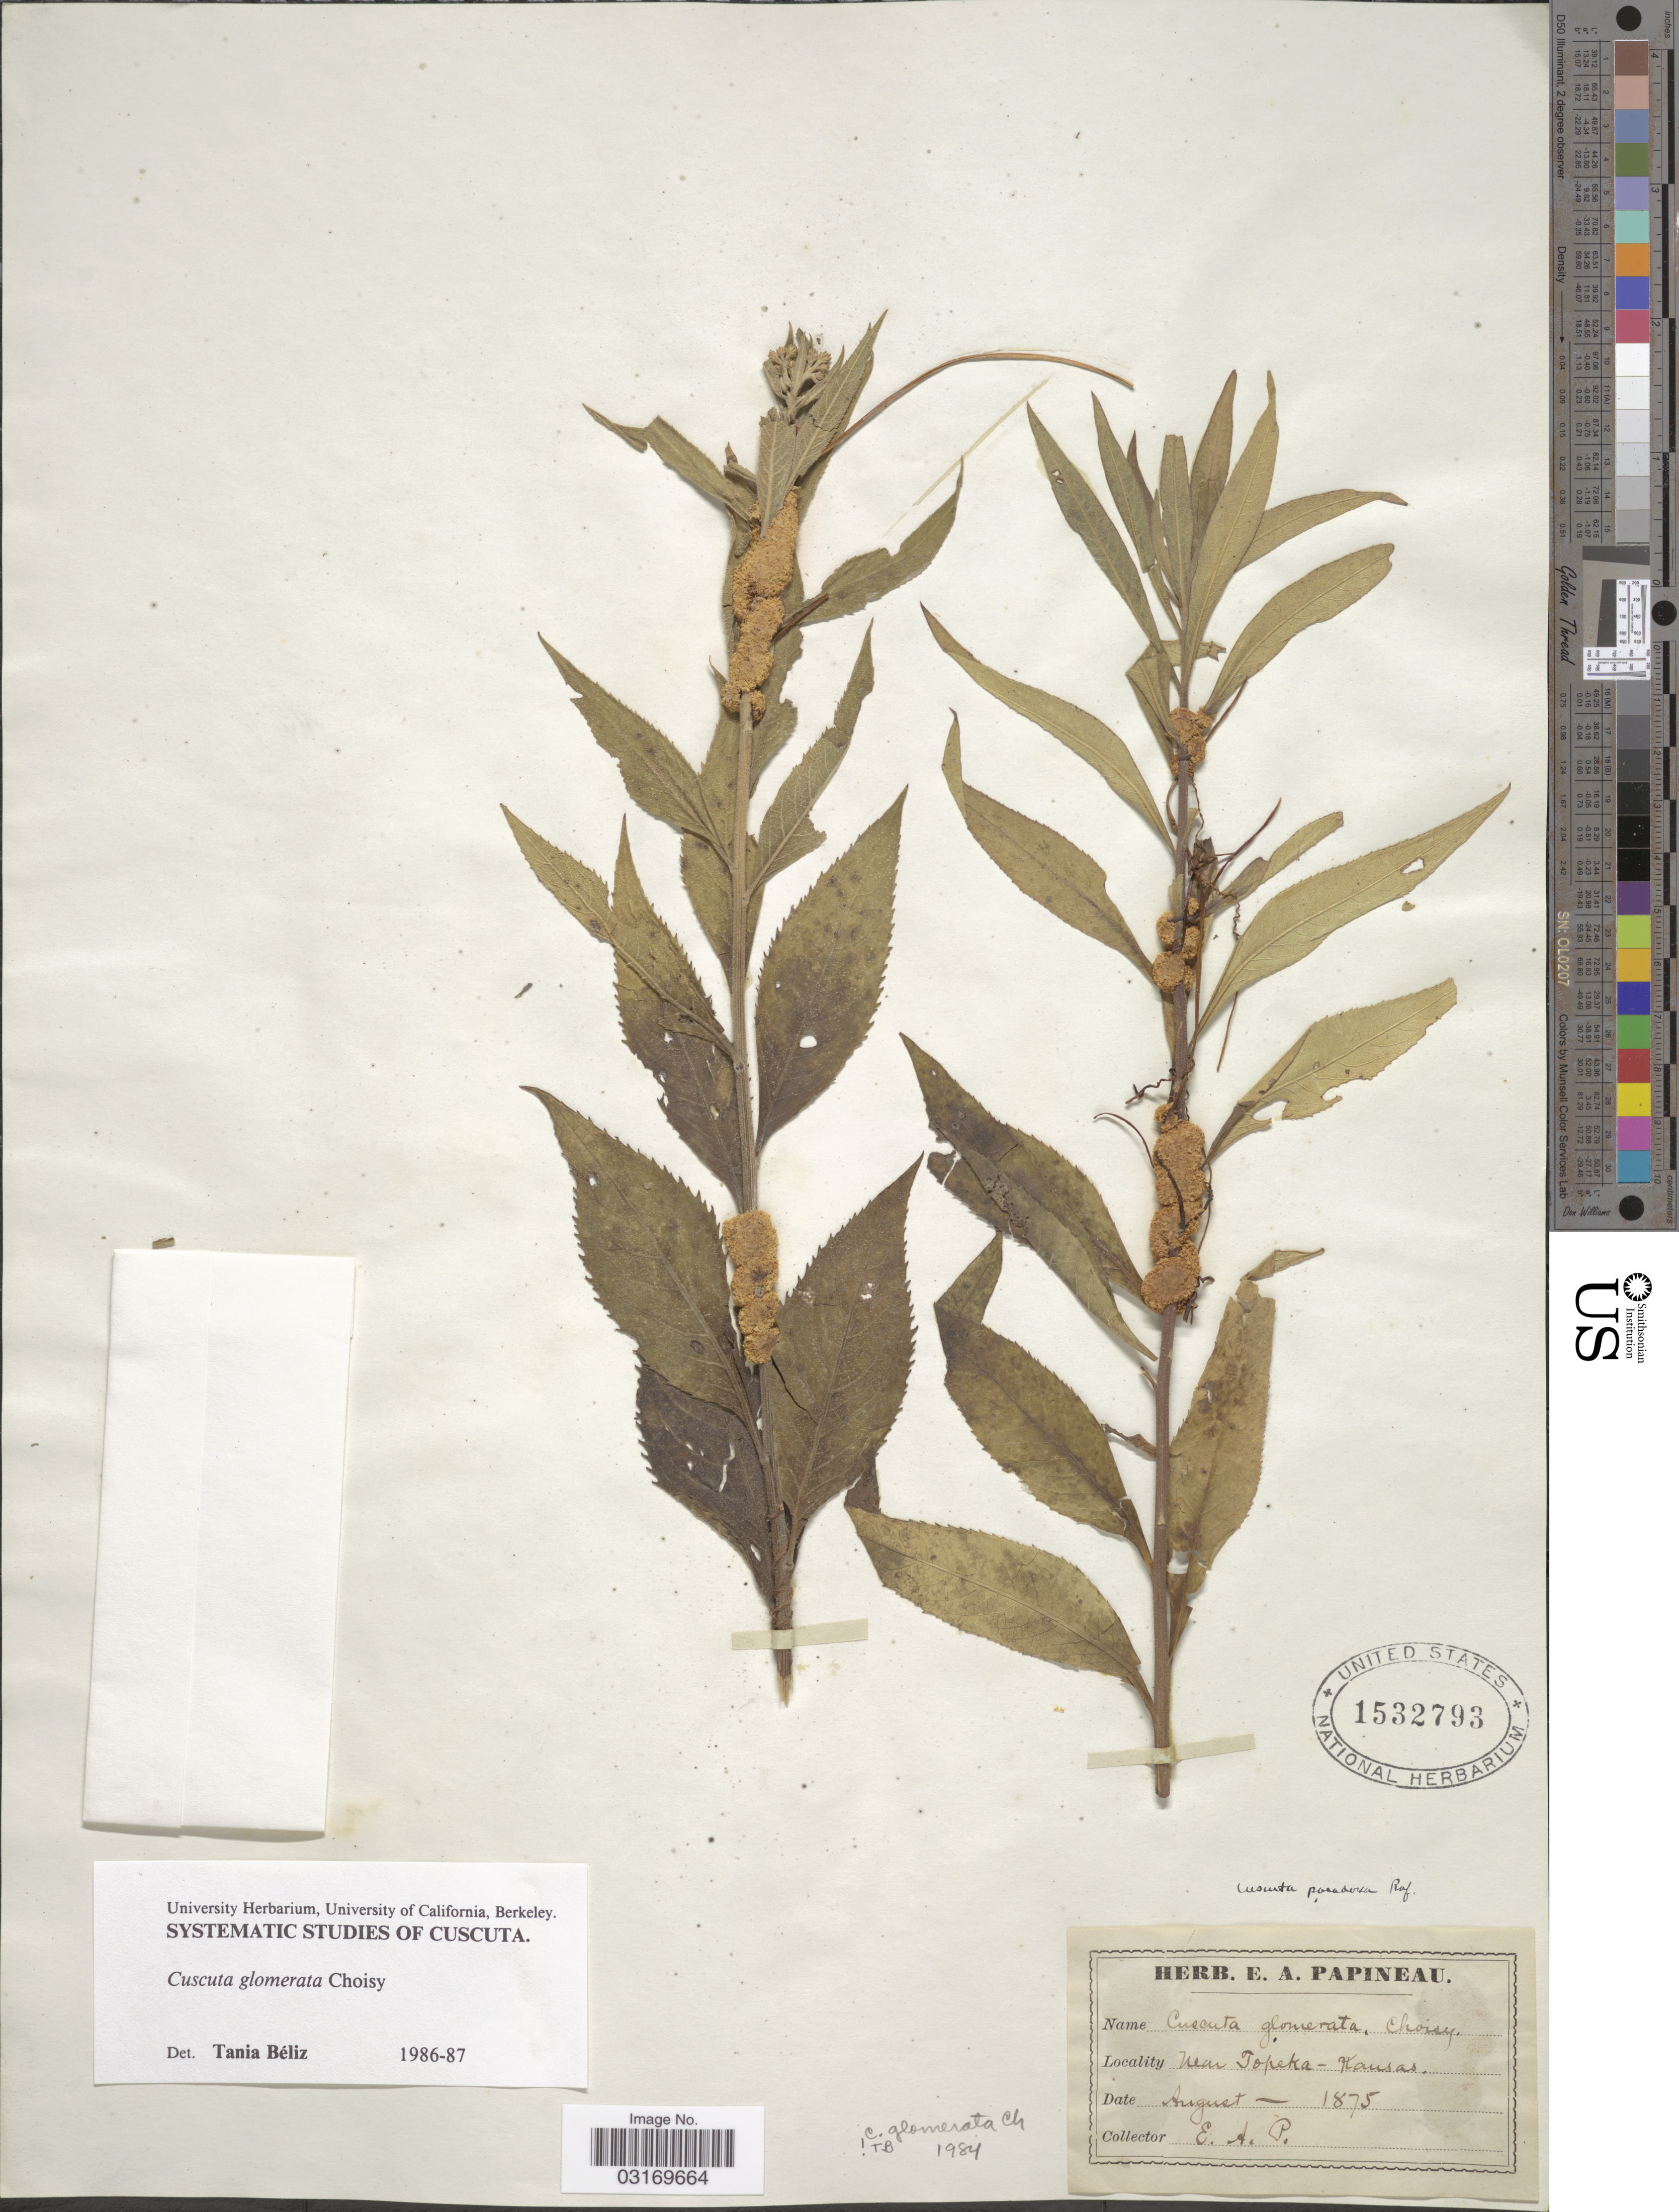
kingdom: Plantae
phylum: Tracheophyta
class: Magnoliopsida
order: Solanales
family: Convolvulaceae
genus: Cuscuta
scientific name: Cuscuta glomerata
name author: Chris.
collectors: E. Papineau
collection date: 1875-08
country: United States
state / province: Kansas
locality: Near Topeka.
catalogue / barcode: US 1532793